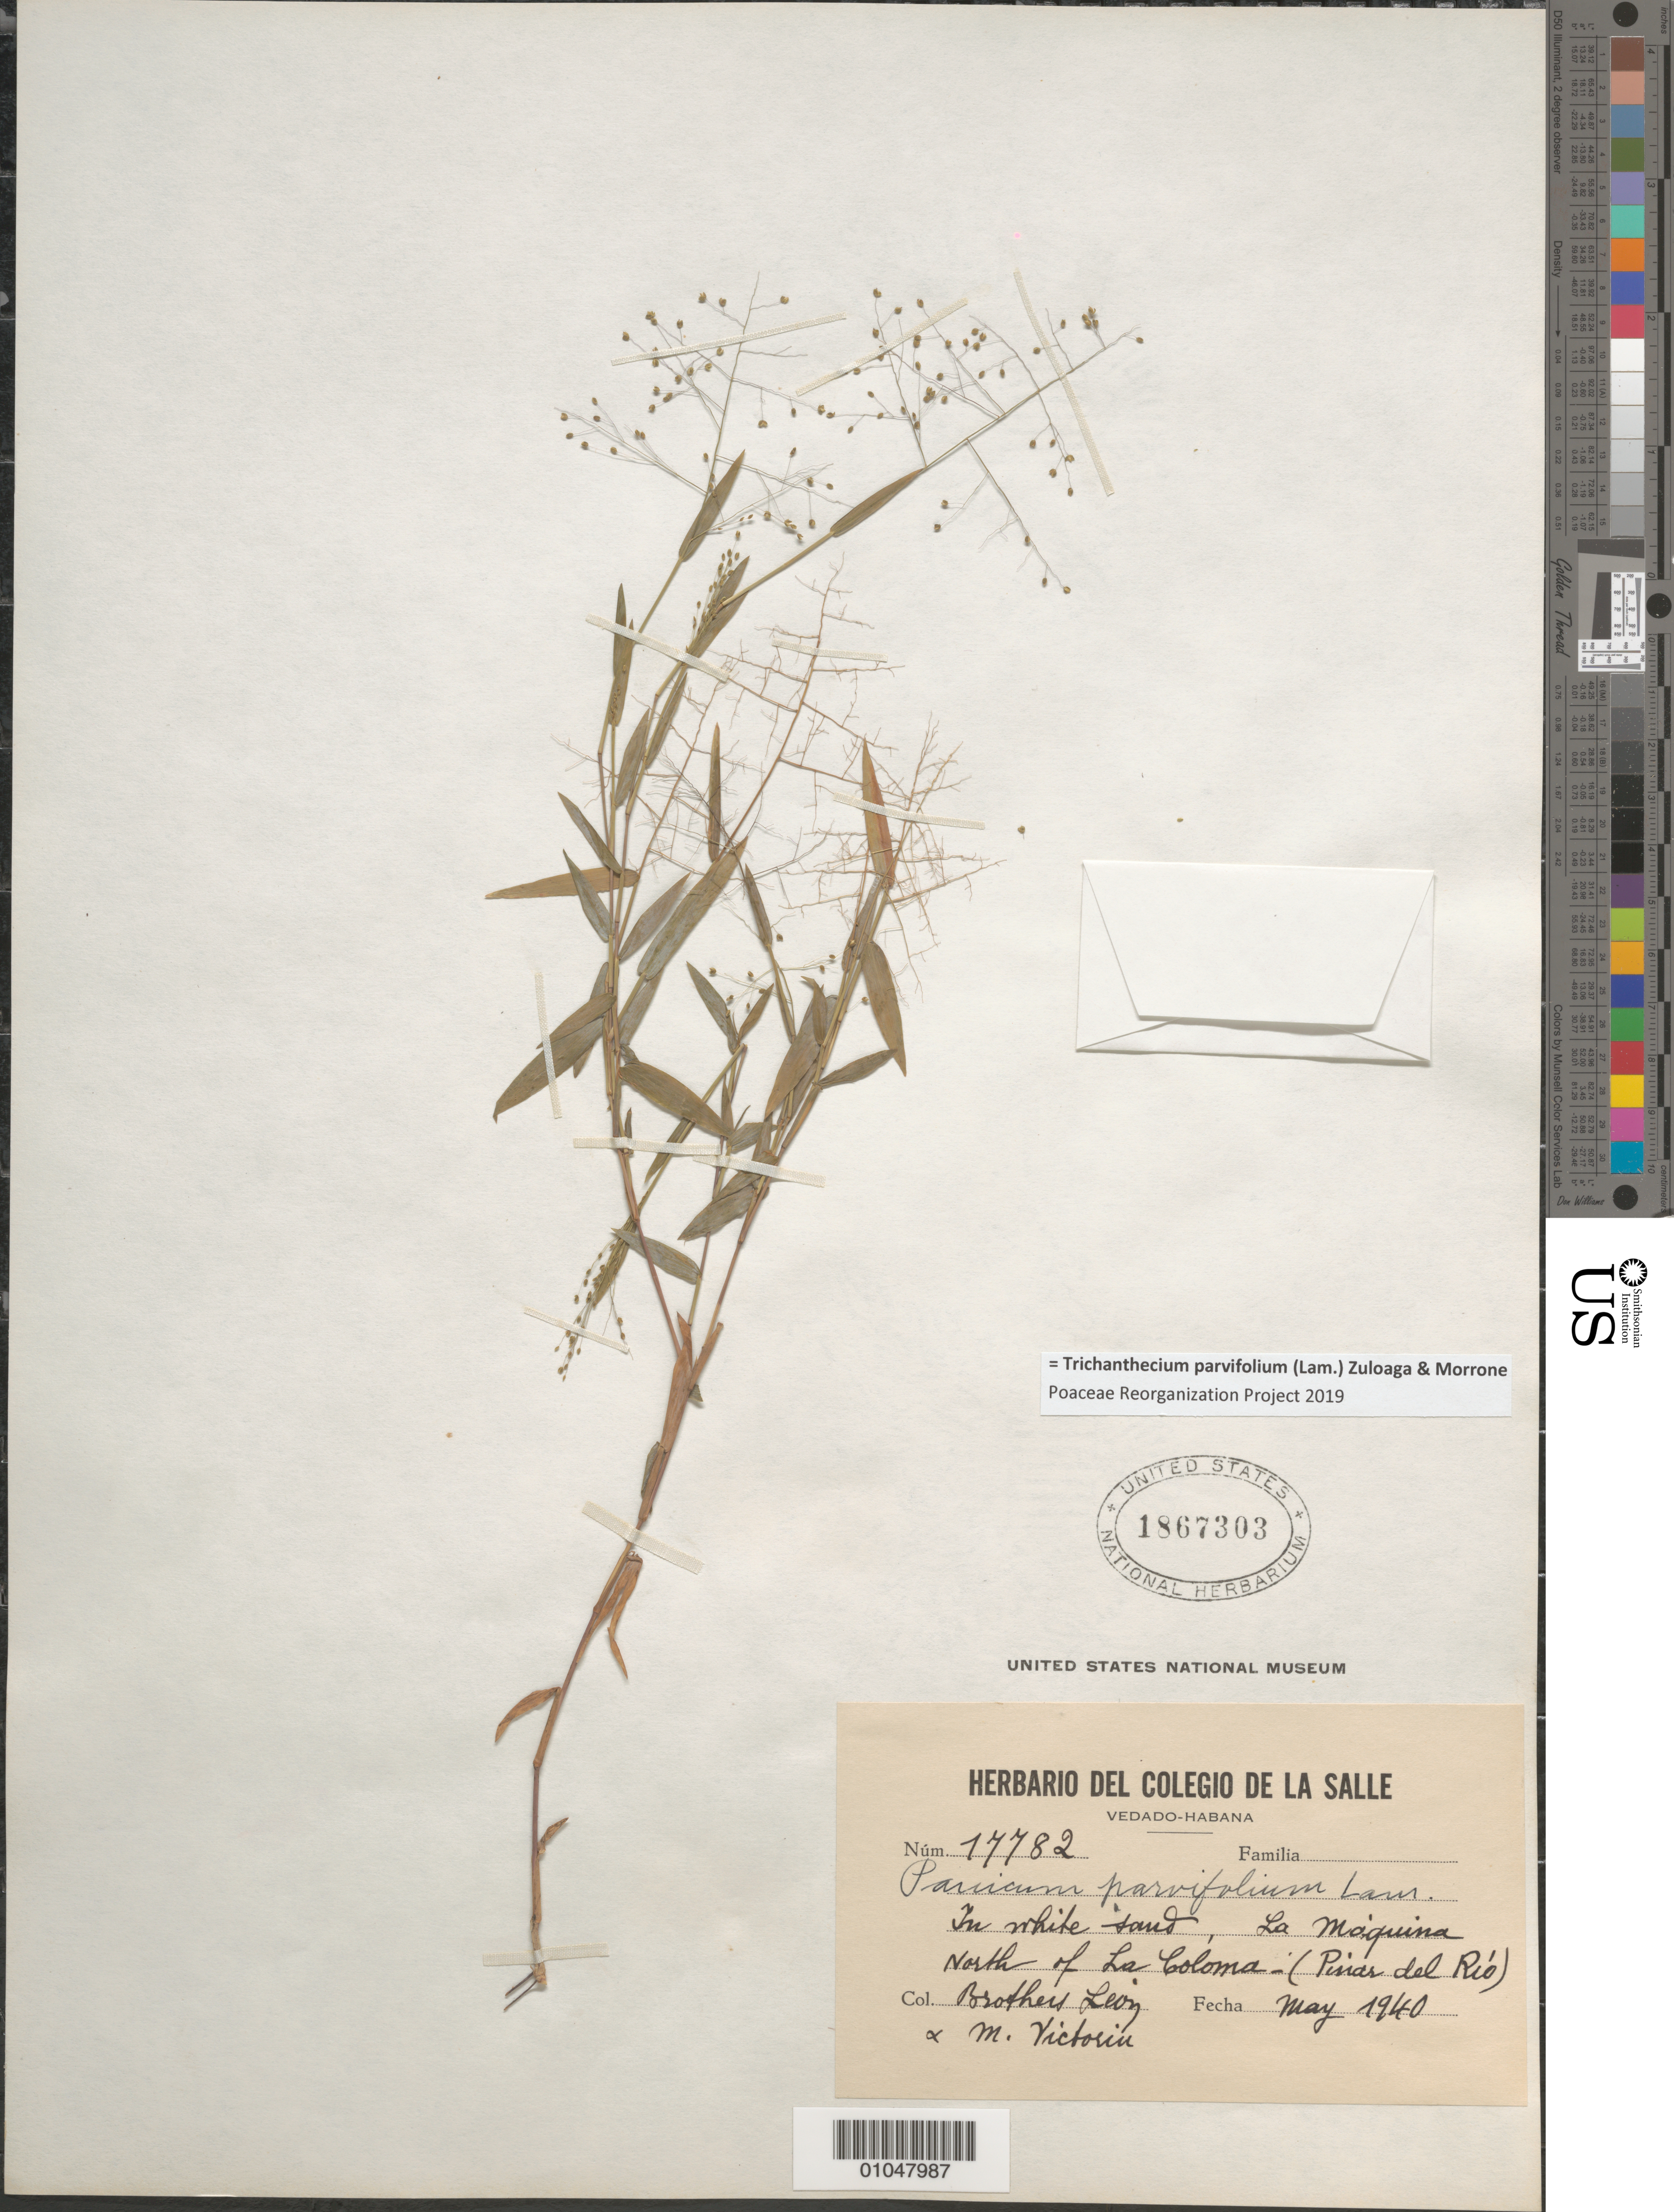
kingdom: Plantae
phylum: Tracheophyta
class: Liliopsida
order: Poales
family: Poaceae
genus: Panicum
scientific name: Panicum parvifolium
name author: Lam.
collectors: Bro. León & F. Victorin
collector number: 17782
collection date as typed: May 1940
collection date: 1940-05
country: Cuba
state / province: Pinar del Rio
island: Cuba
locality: In white sand, La Moquina N of La Coloma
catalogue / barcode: US 1867303